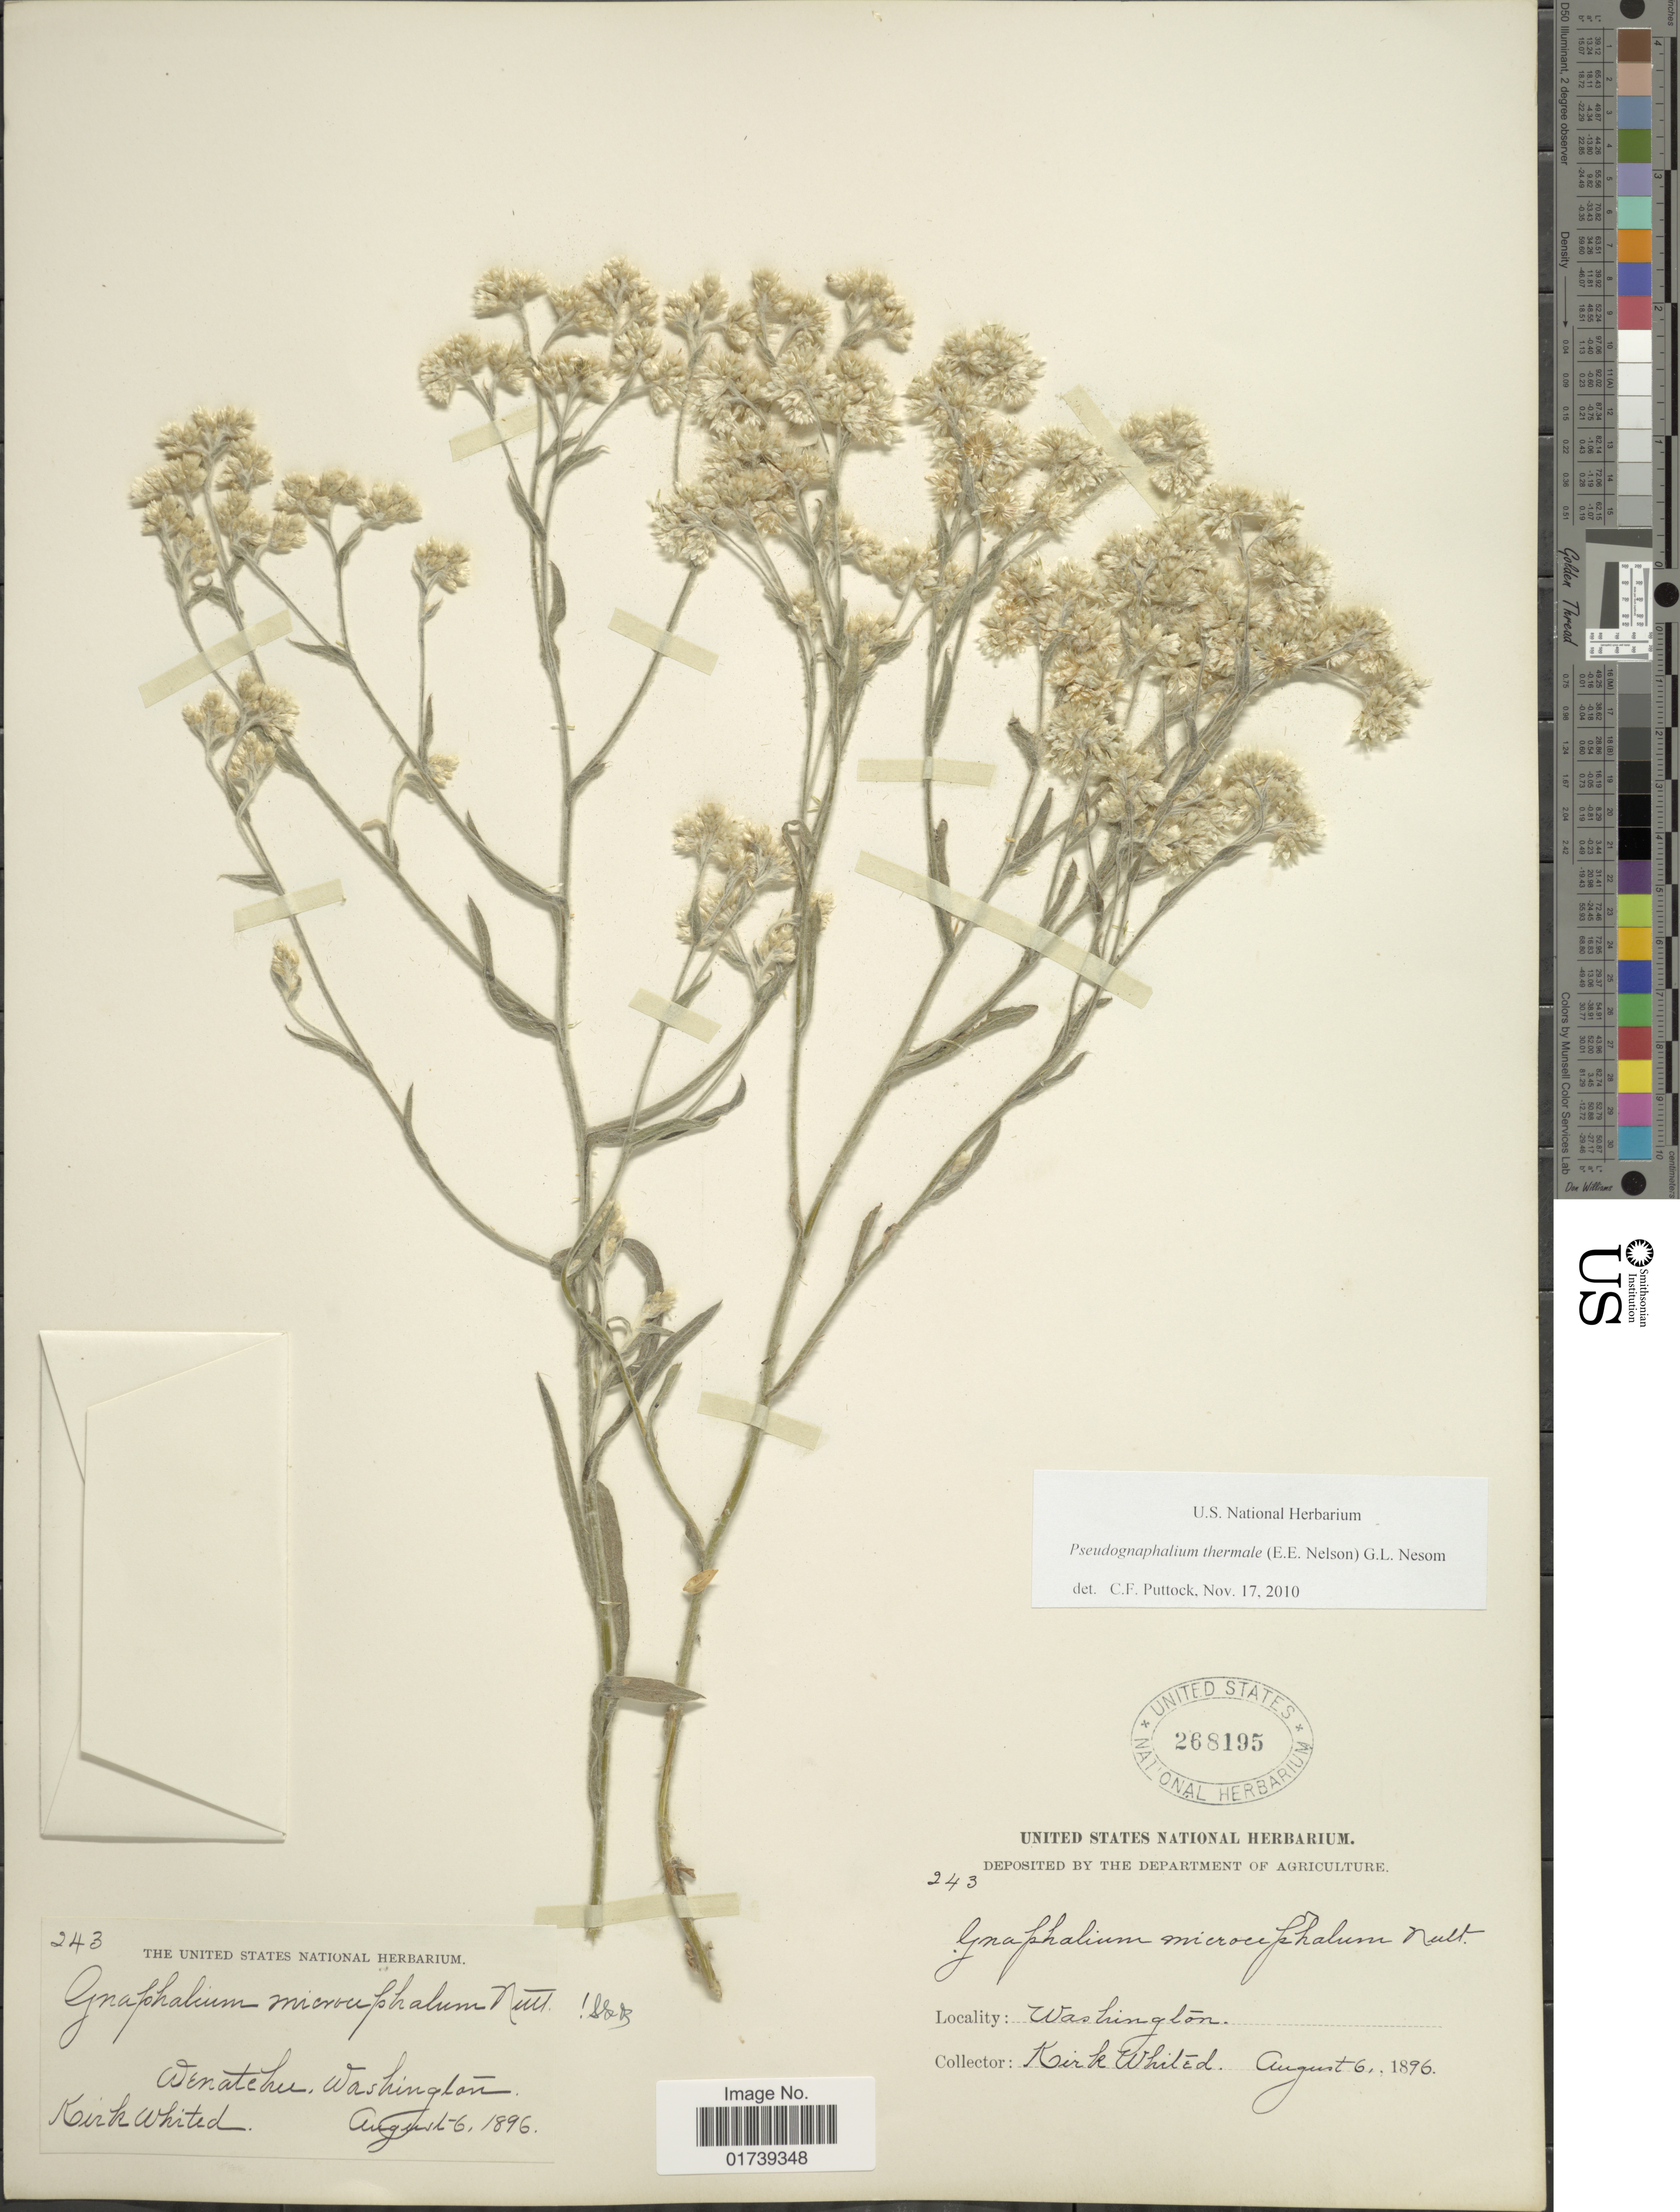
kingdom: Plantae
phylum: Tracheophyta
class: Magnoliopsida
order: Asterales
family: Asteraceae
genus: Pseudognaphalium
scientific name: Pseudognaphalium thermale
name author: (E.E. Nelson) G.L. Nesom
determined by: Puttock, Christopher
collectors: K. Whited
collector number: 243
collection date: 1896-08-06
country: United States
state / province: Washington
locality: Wenatehu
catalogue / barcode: US 268195